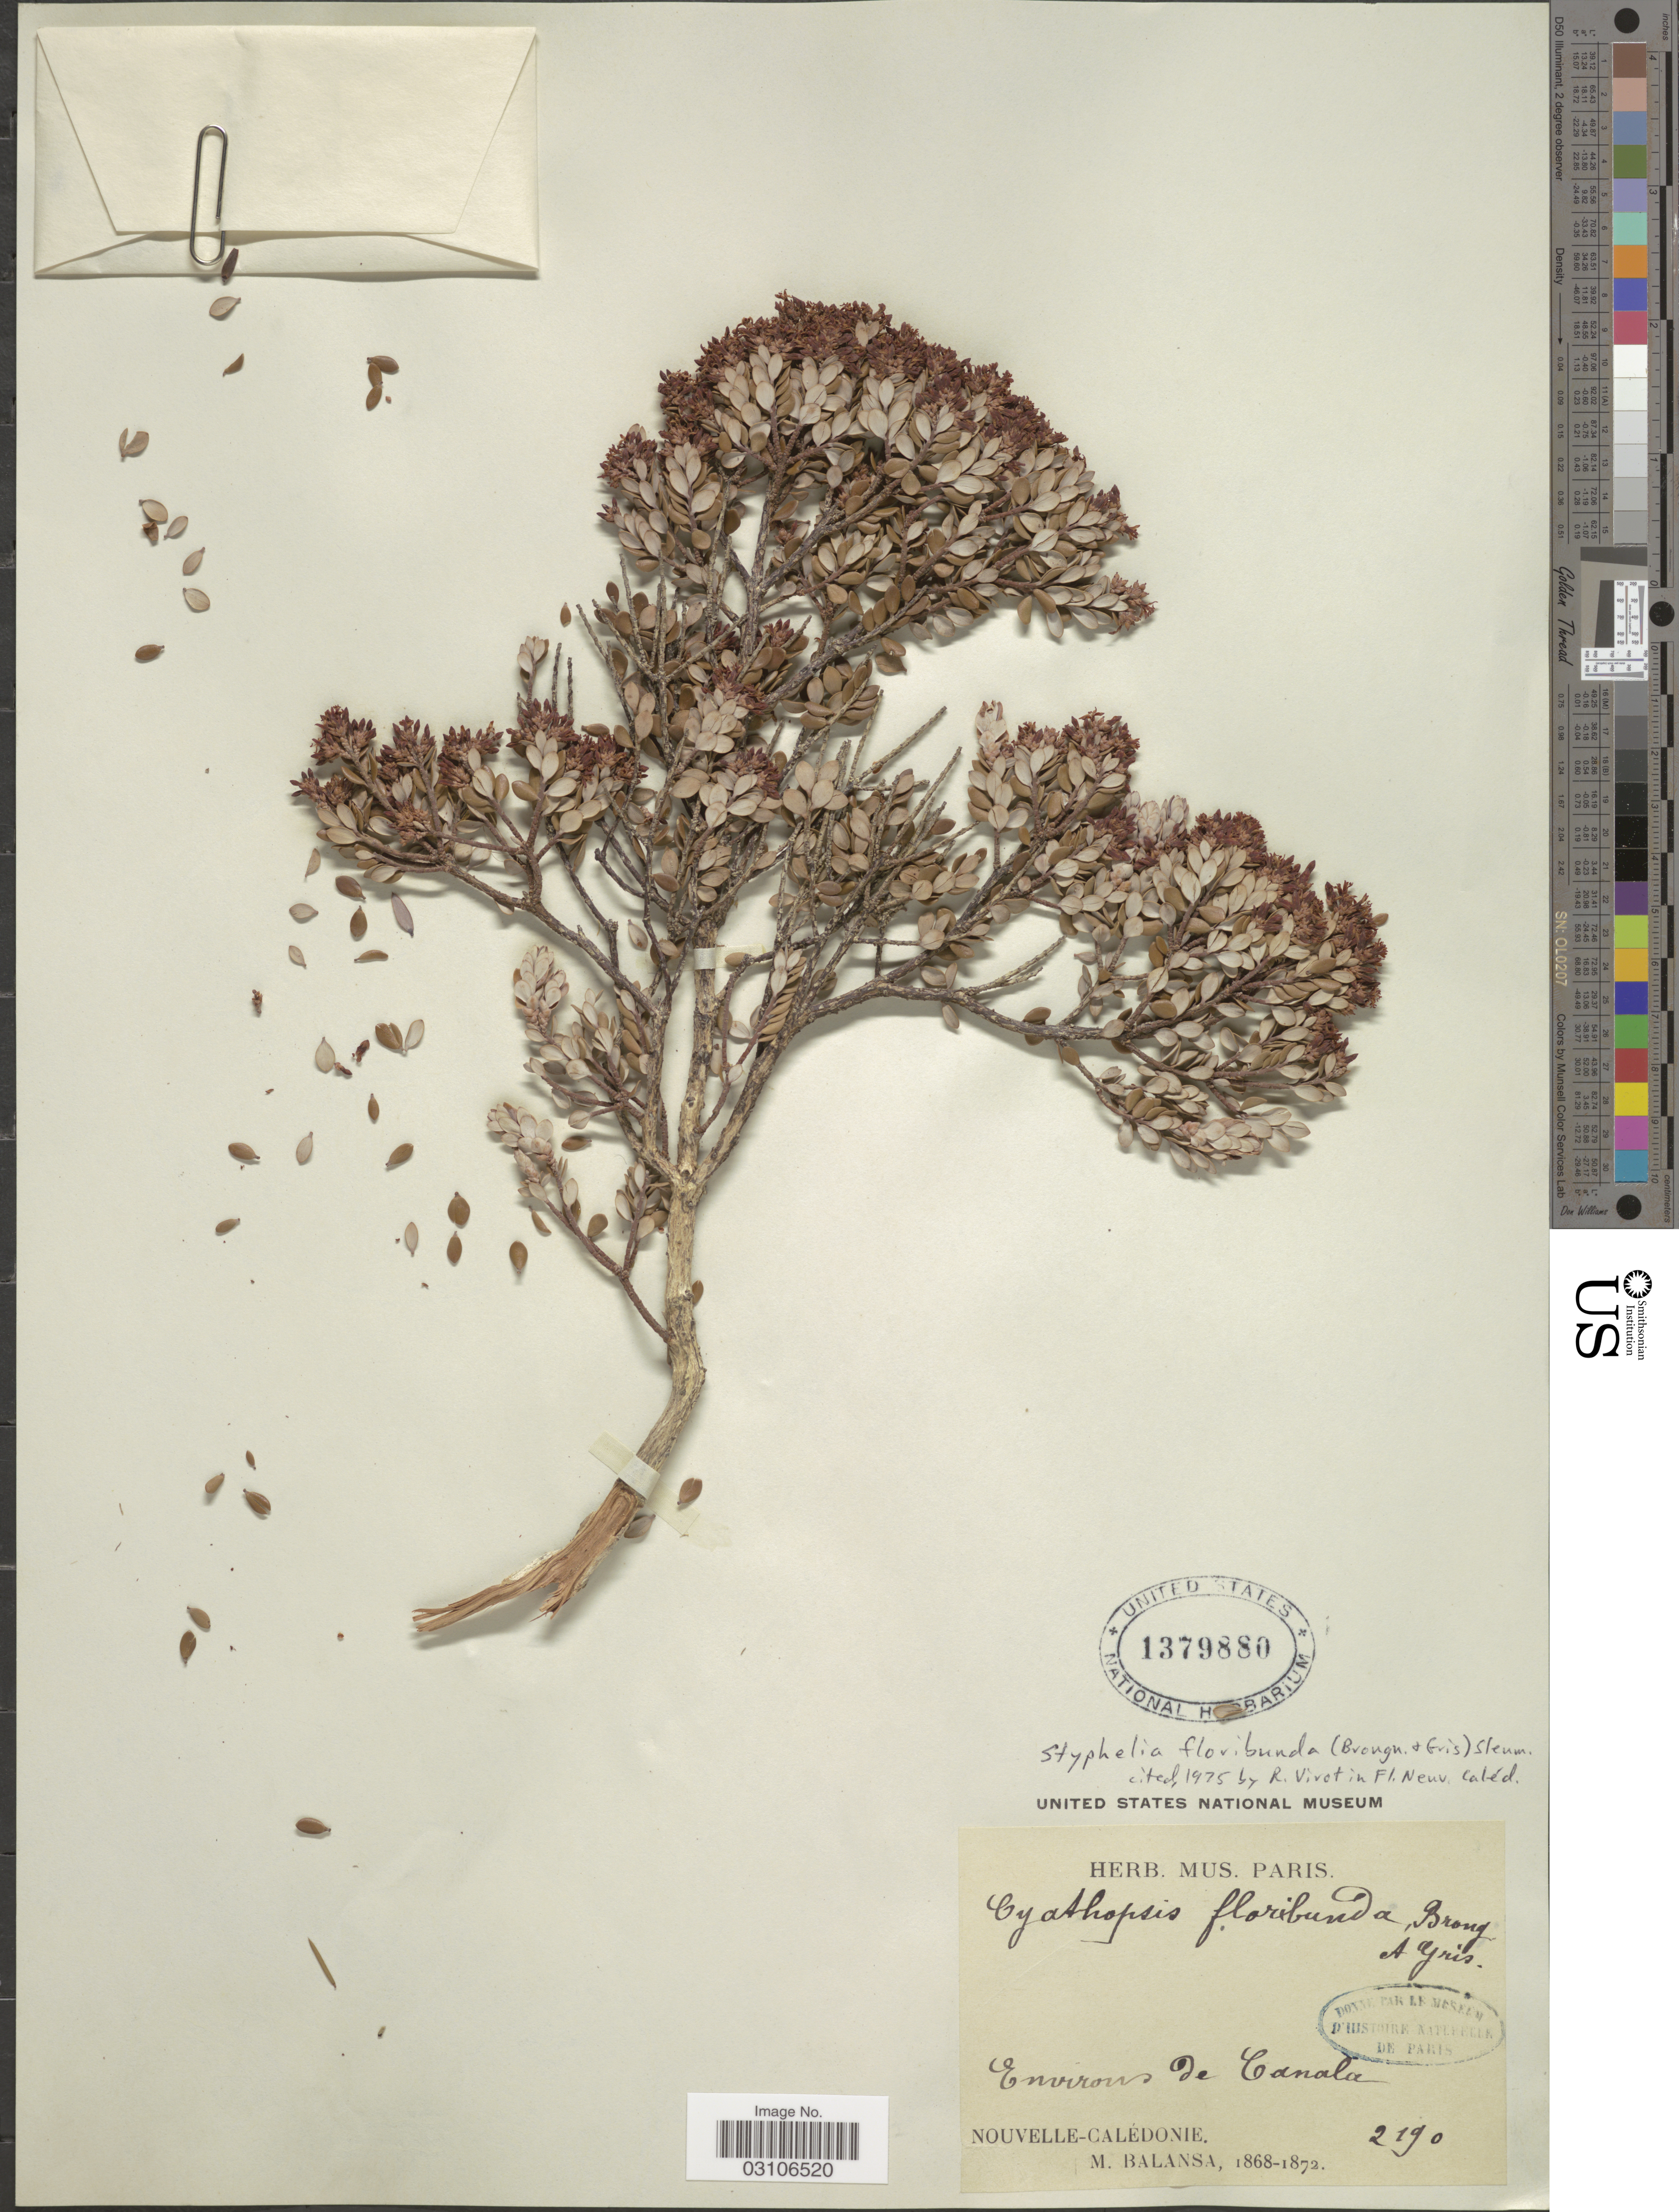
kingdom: Plantae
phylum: Tracheophyta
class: Magnoliopsida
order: Ericales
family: Ericaceae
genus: Styphelia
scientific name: Styphelia floribunda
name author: (Brongn. & Gris) Sleumer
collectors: B. Balansa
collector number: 2190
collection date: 1868/1872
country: New Caledonia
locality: Environs de Canala.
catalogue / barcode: US 1379880